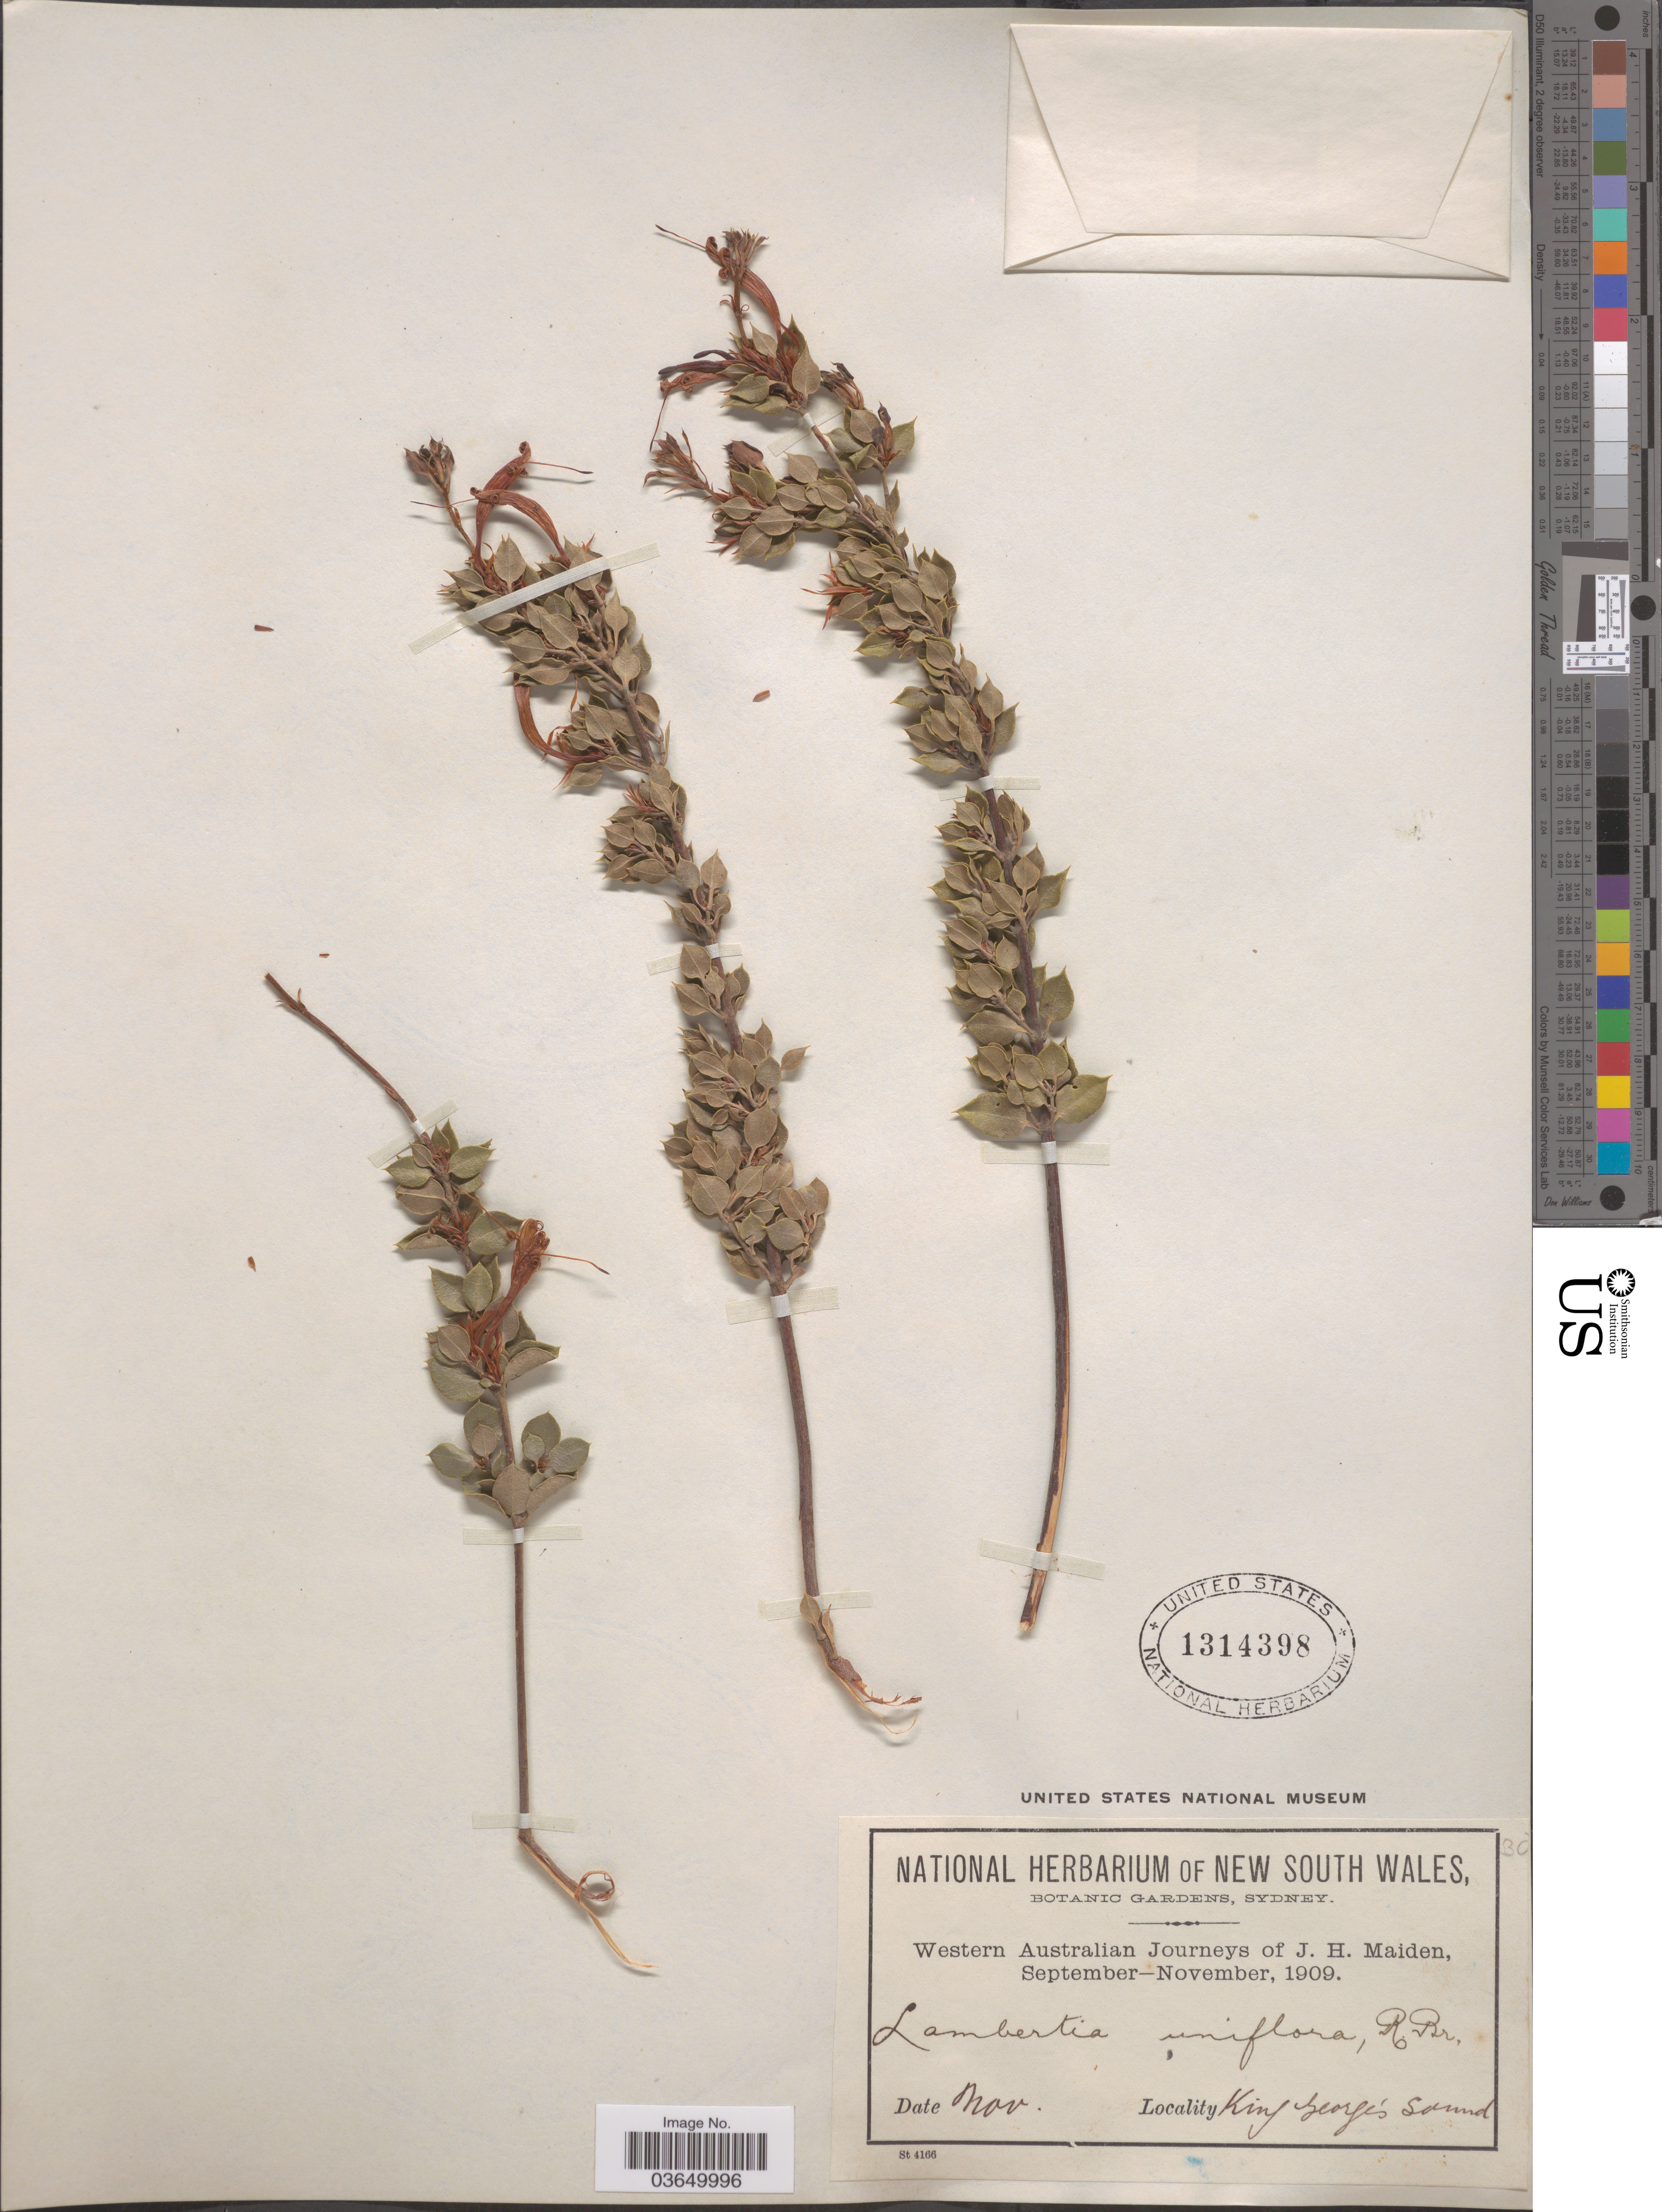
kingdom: Plantae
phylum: Tracheophyta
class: Magnoliopsida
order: Proteales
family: Proteaceae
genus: Lambertia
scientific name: Lambertia uniflora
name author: R. Br.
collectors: J. Maiden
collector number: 30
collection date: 1909-11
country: Australia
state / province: Western Australia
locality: King George's Sound.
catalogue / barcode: US 1314398